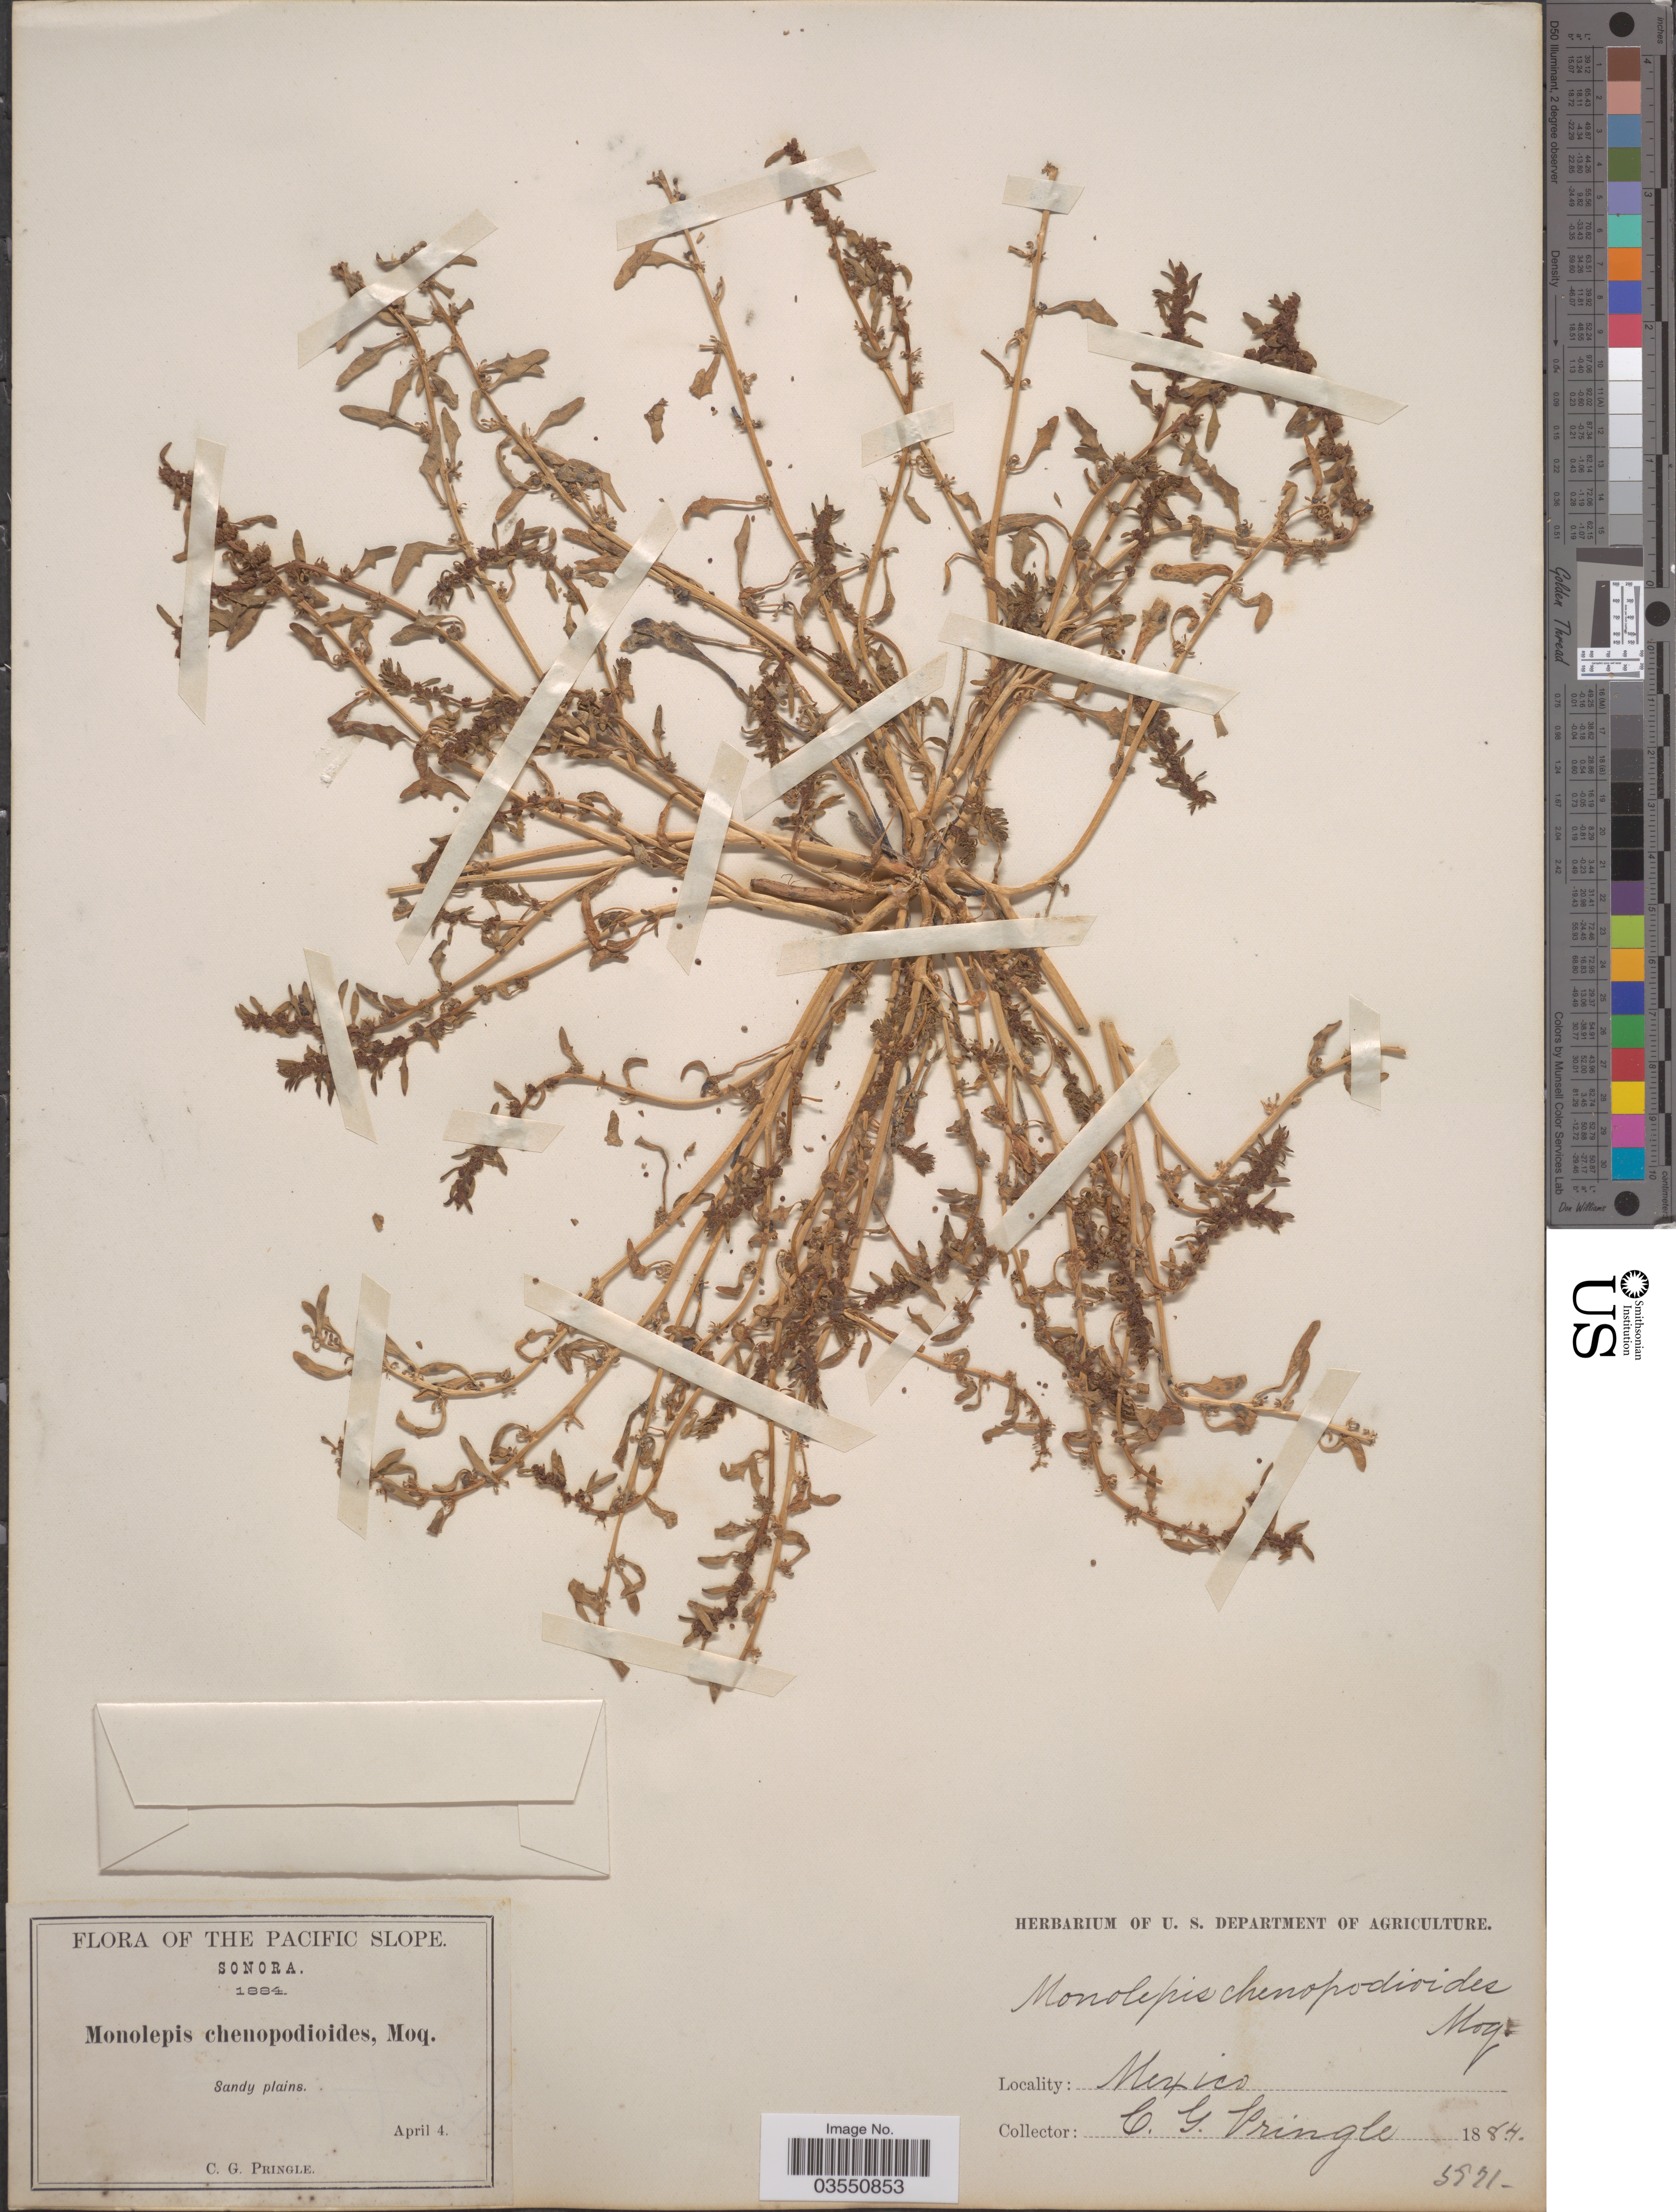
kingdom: Plantae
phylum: Tracheophyta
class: Magnoliopsida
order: Caryophyllales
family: Amaranthaceae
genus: Blitum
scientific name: Blitum nuttallianum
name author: Schult.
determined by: U.S. National Herbarium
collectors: C. G. Pringle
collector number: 5971*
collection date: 1884-04-04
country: Mexico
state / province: Sonora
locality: The Pacific Slope. Sandy plains.